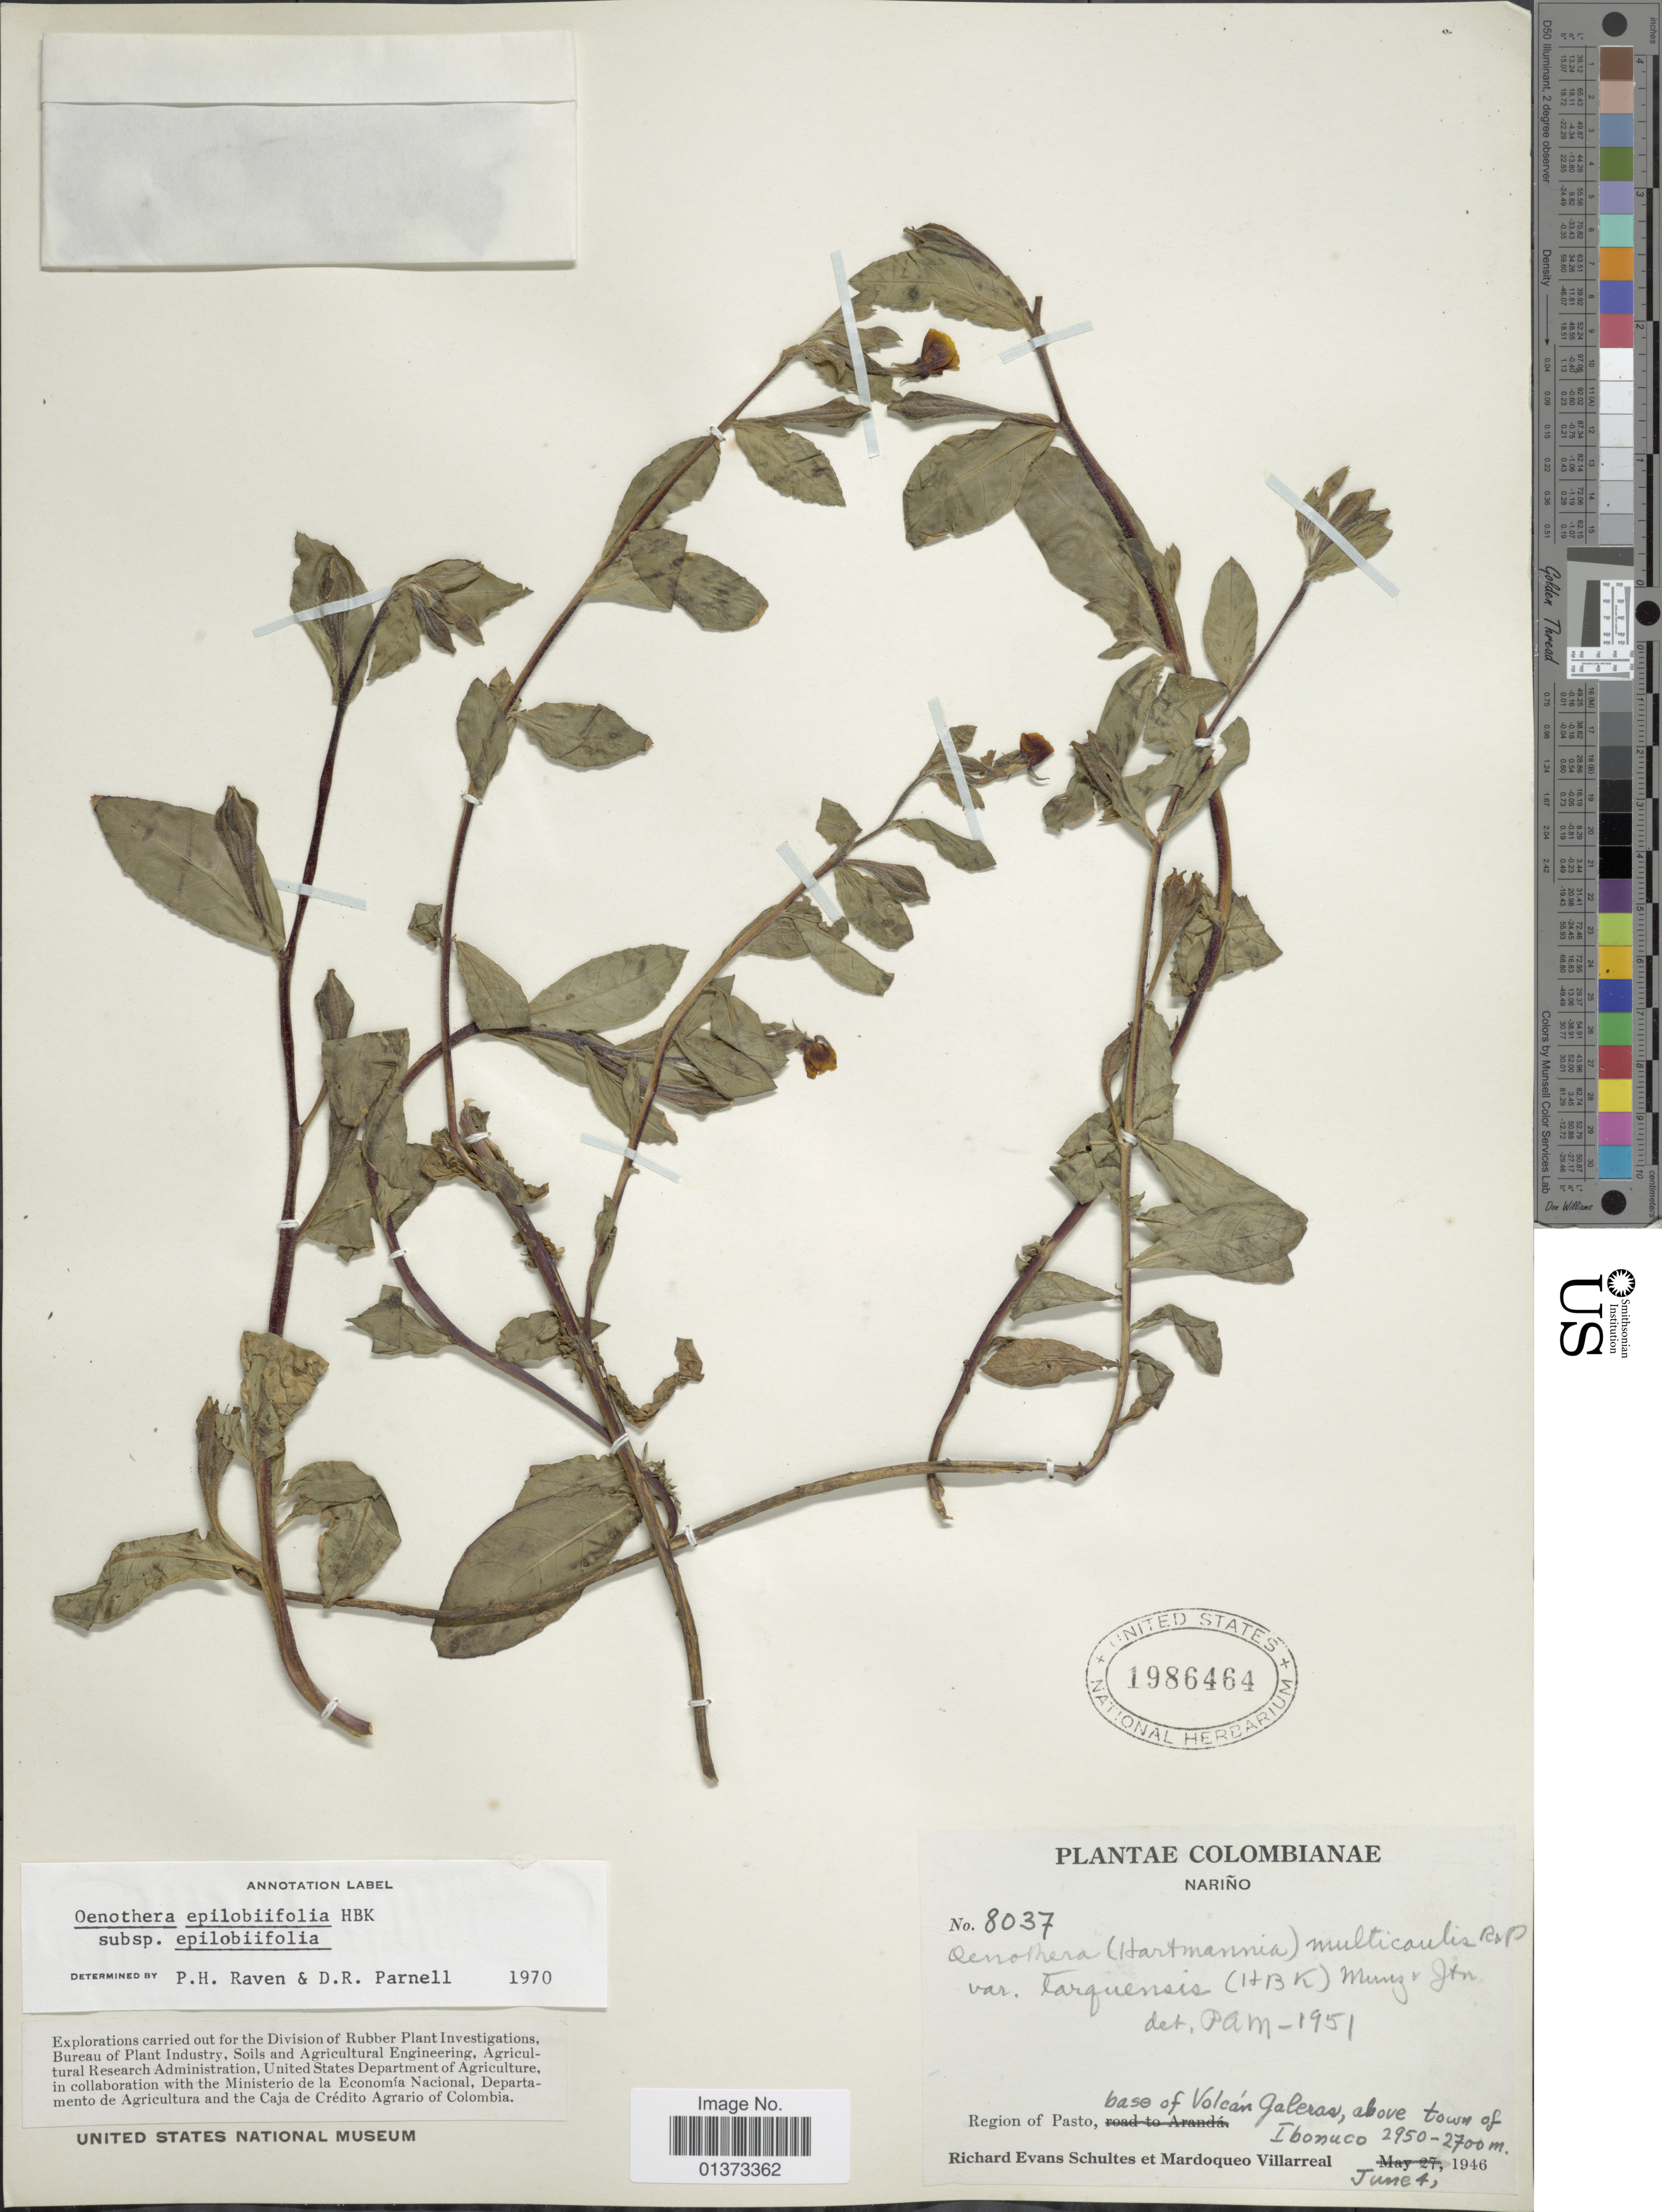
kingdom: Plantae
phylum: Tracheophyta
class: Magnoliopsida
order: Myrtales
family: Onagraceae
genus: Oenothera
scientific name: Oenothera epilobiifolia subsp. epilobiifolia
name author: Kunth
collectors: R. E. Schultes & M. Villarreal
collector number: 8037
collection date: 1946-06-04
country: Colombia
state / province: Nariño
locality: Region of Pasto, base of Volcán Galeras, above town of Ibonuco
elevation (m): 2700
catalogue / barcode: US 1986464